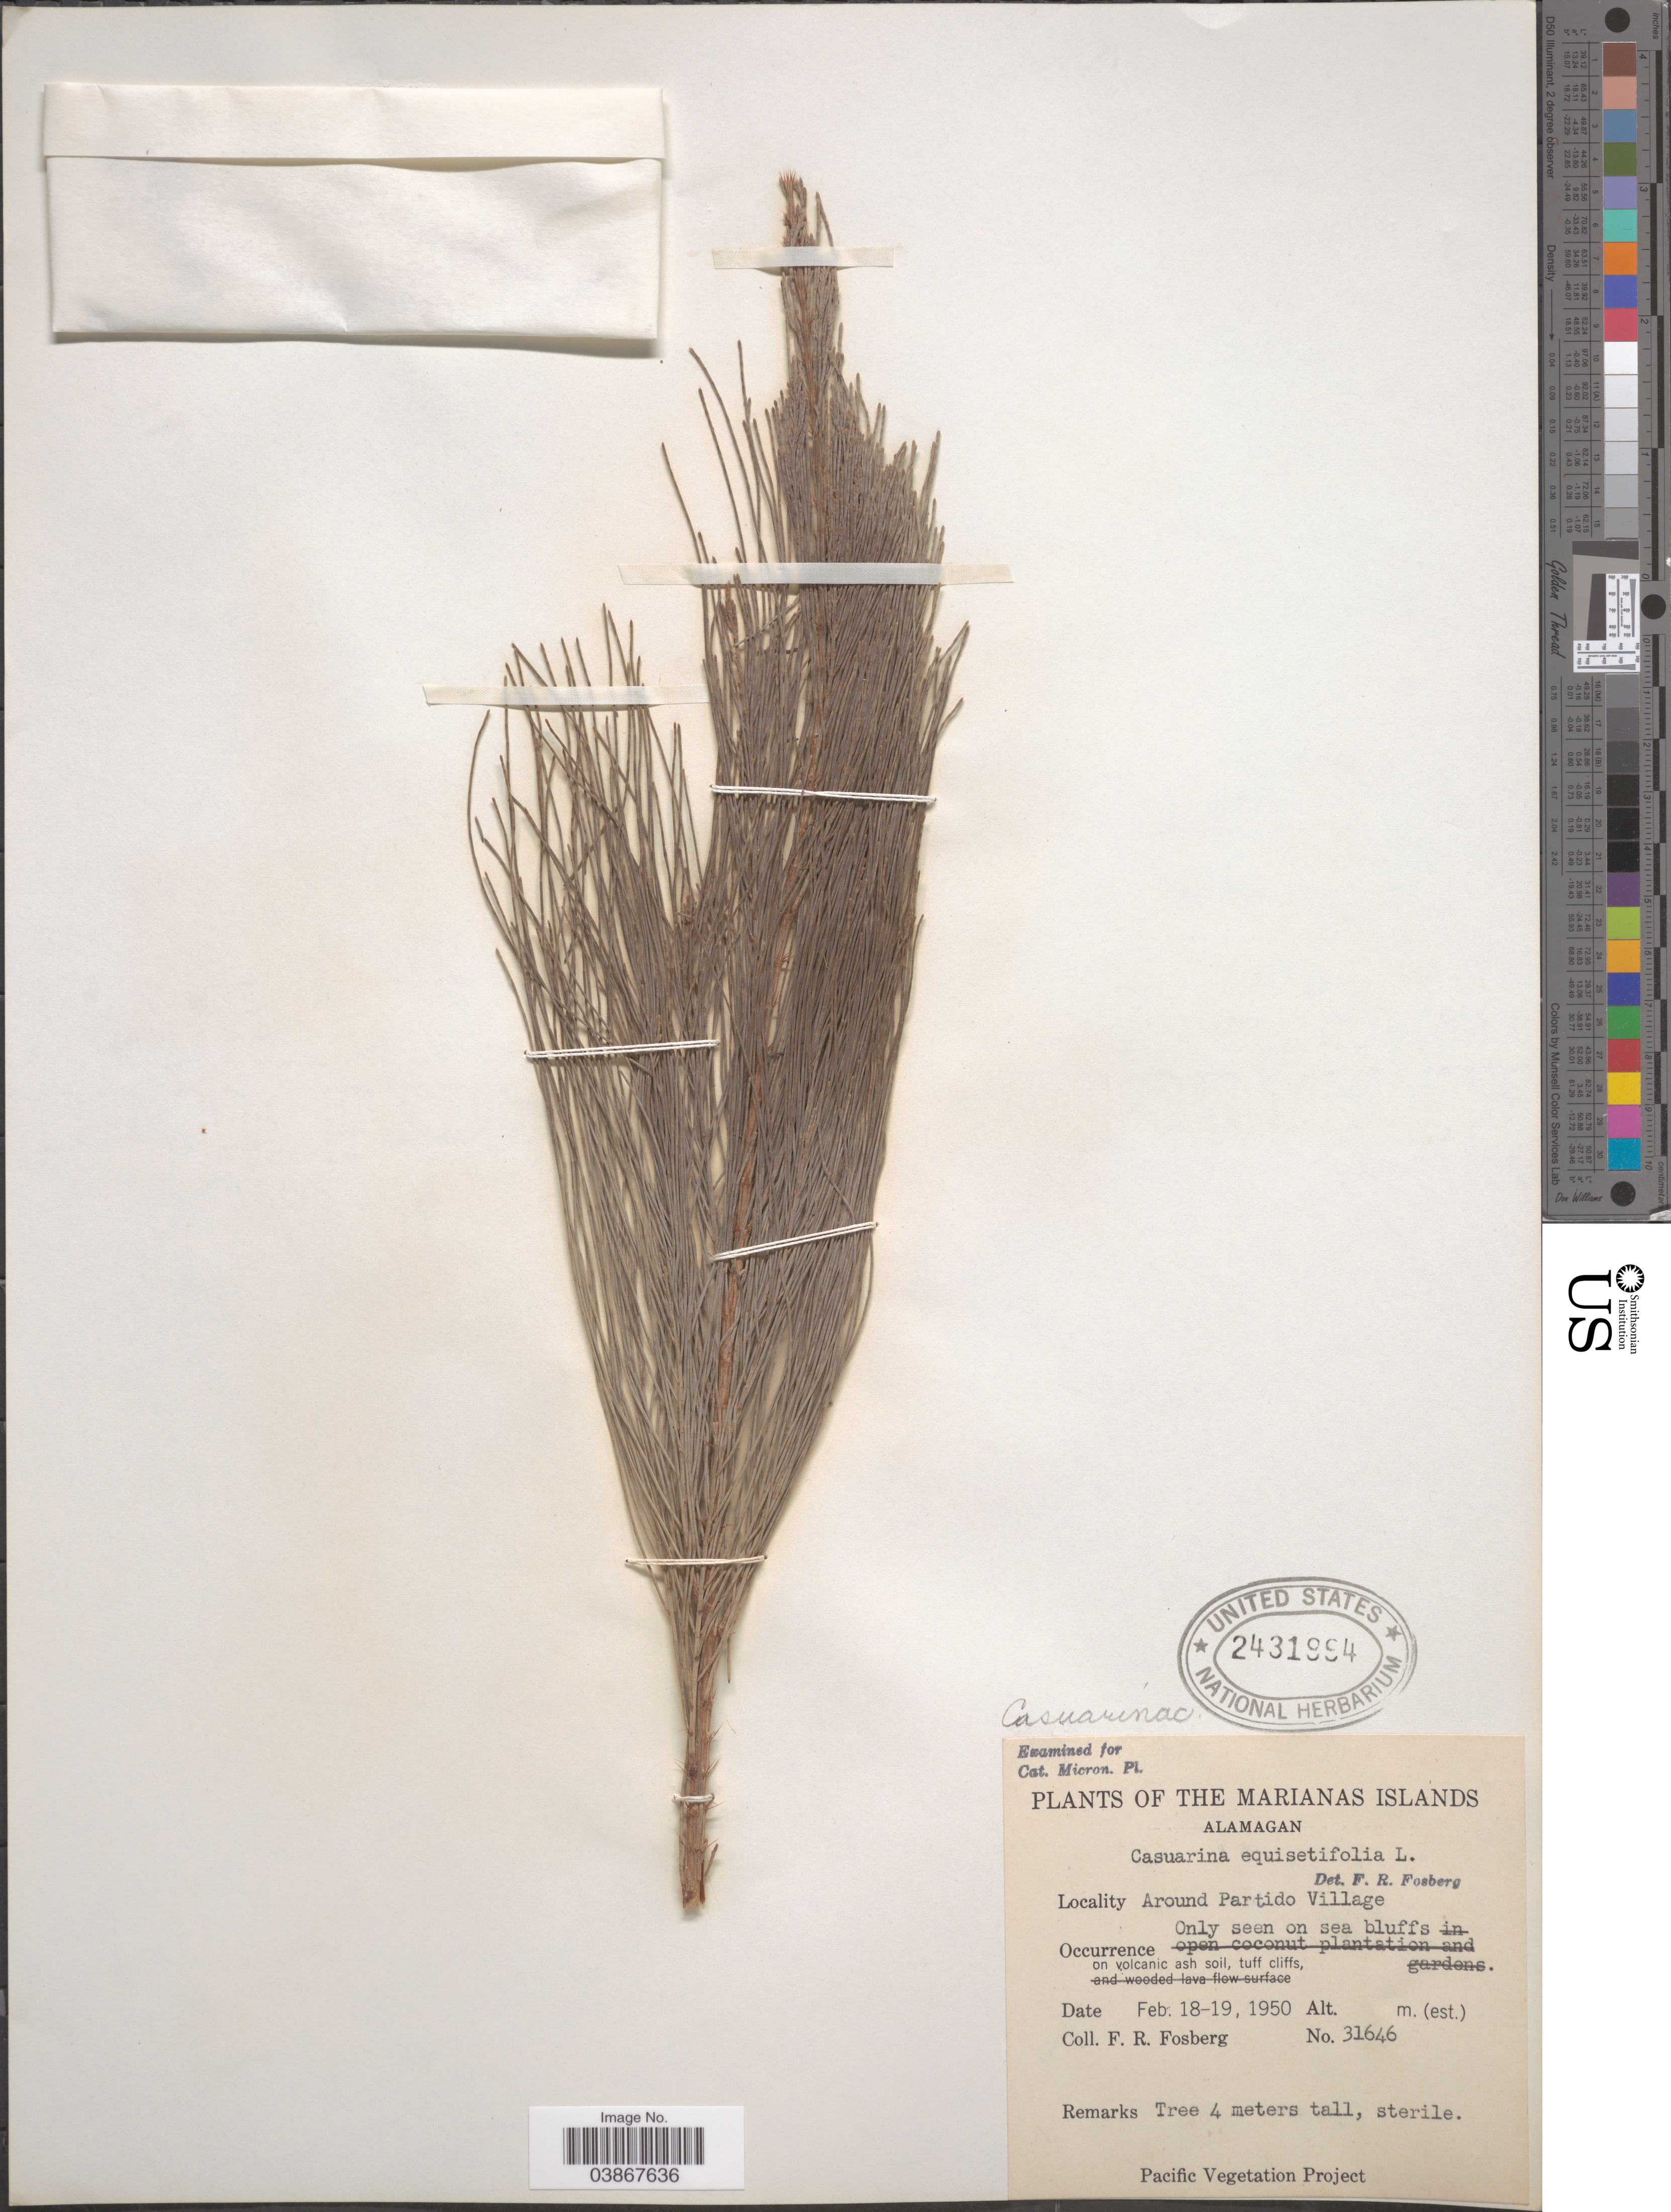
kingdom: Plantae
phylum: Tracheophyta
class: Magnoliopsida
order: Fagales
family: Casuarinaceae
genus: Casuarina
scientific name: Casuarina equisetifolia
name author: L.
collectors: F. R. Fosberg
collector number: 31646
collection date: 1950-02-18/1950-02-19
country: Northern Mariana Islands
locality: The Marianas Islands. Alamagan. Around Partido Village.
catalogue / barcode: US 2431994